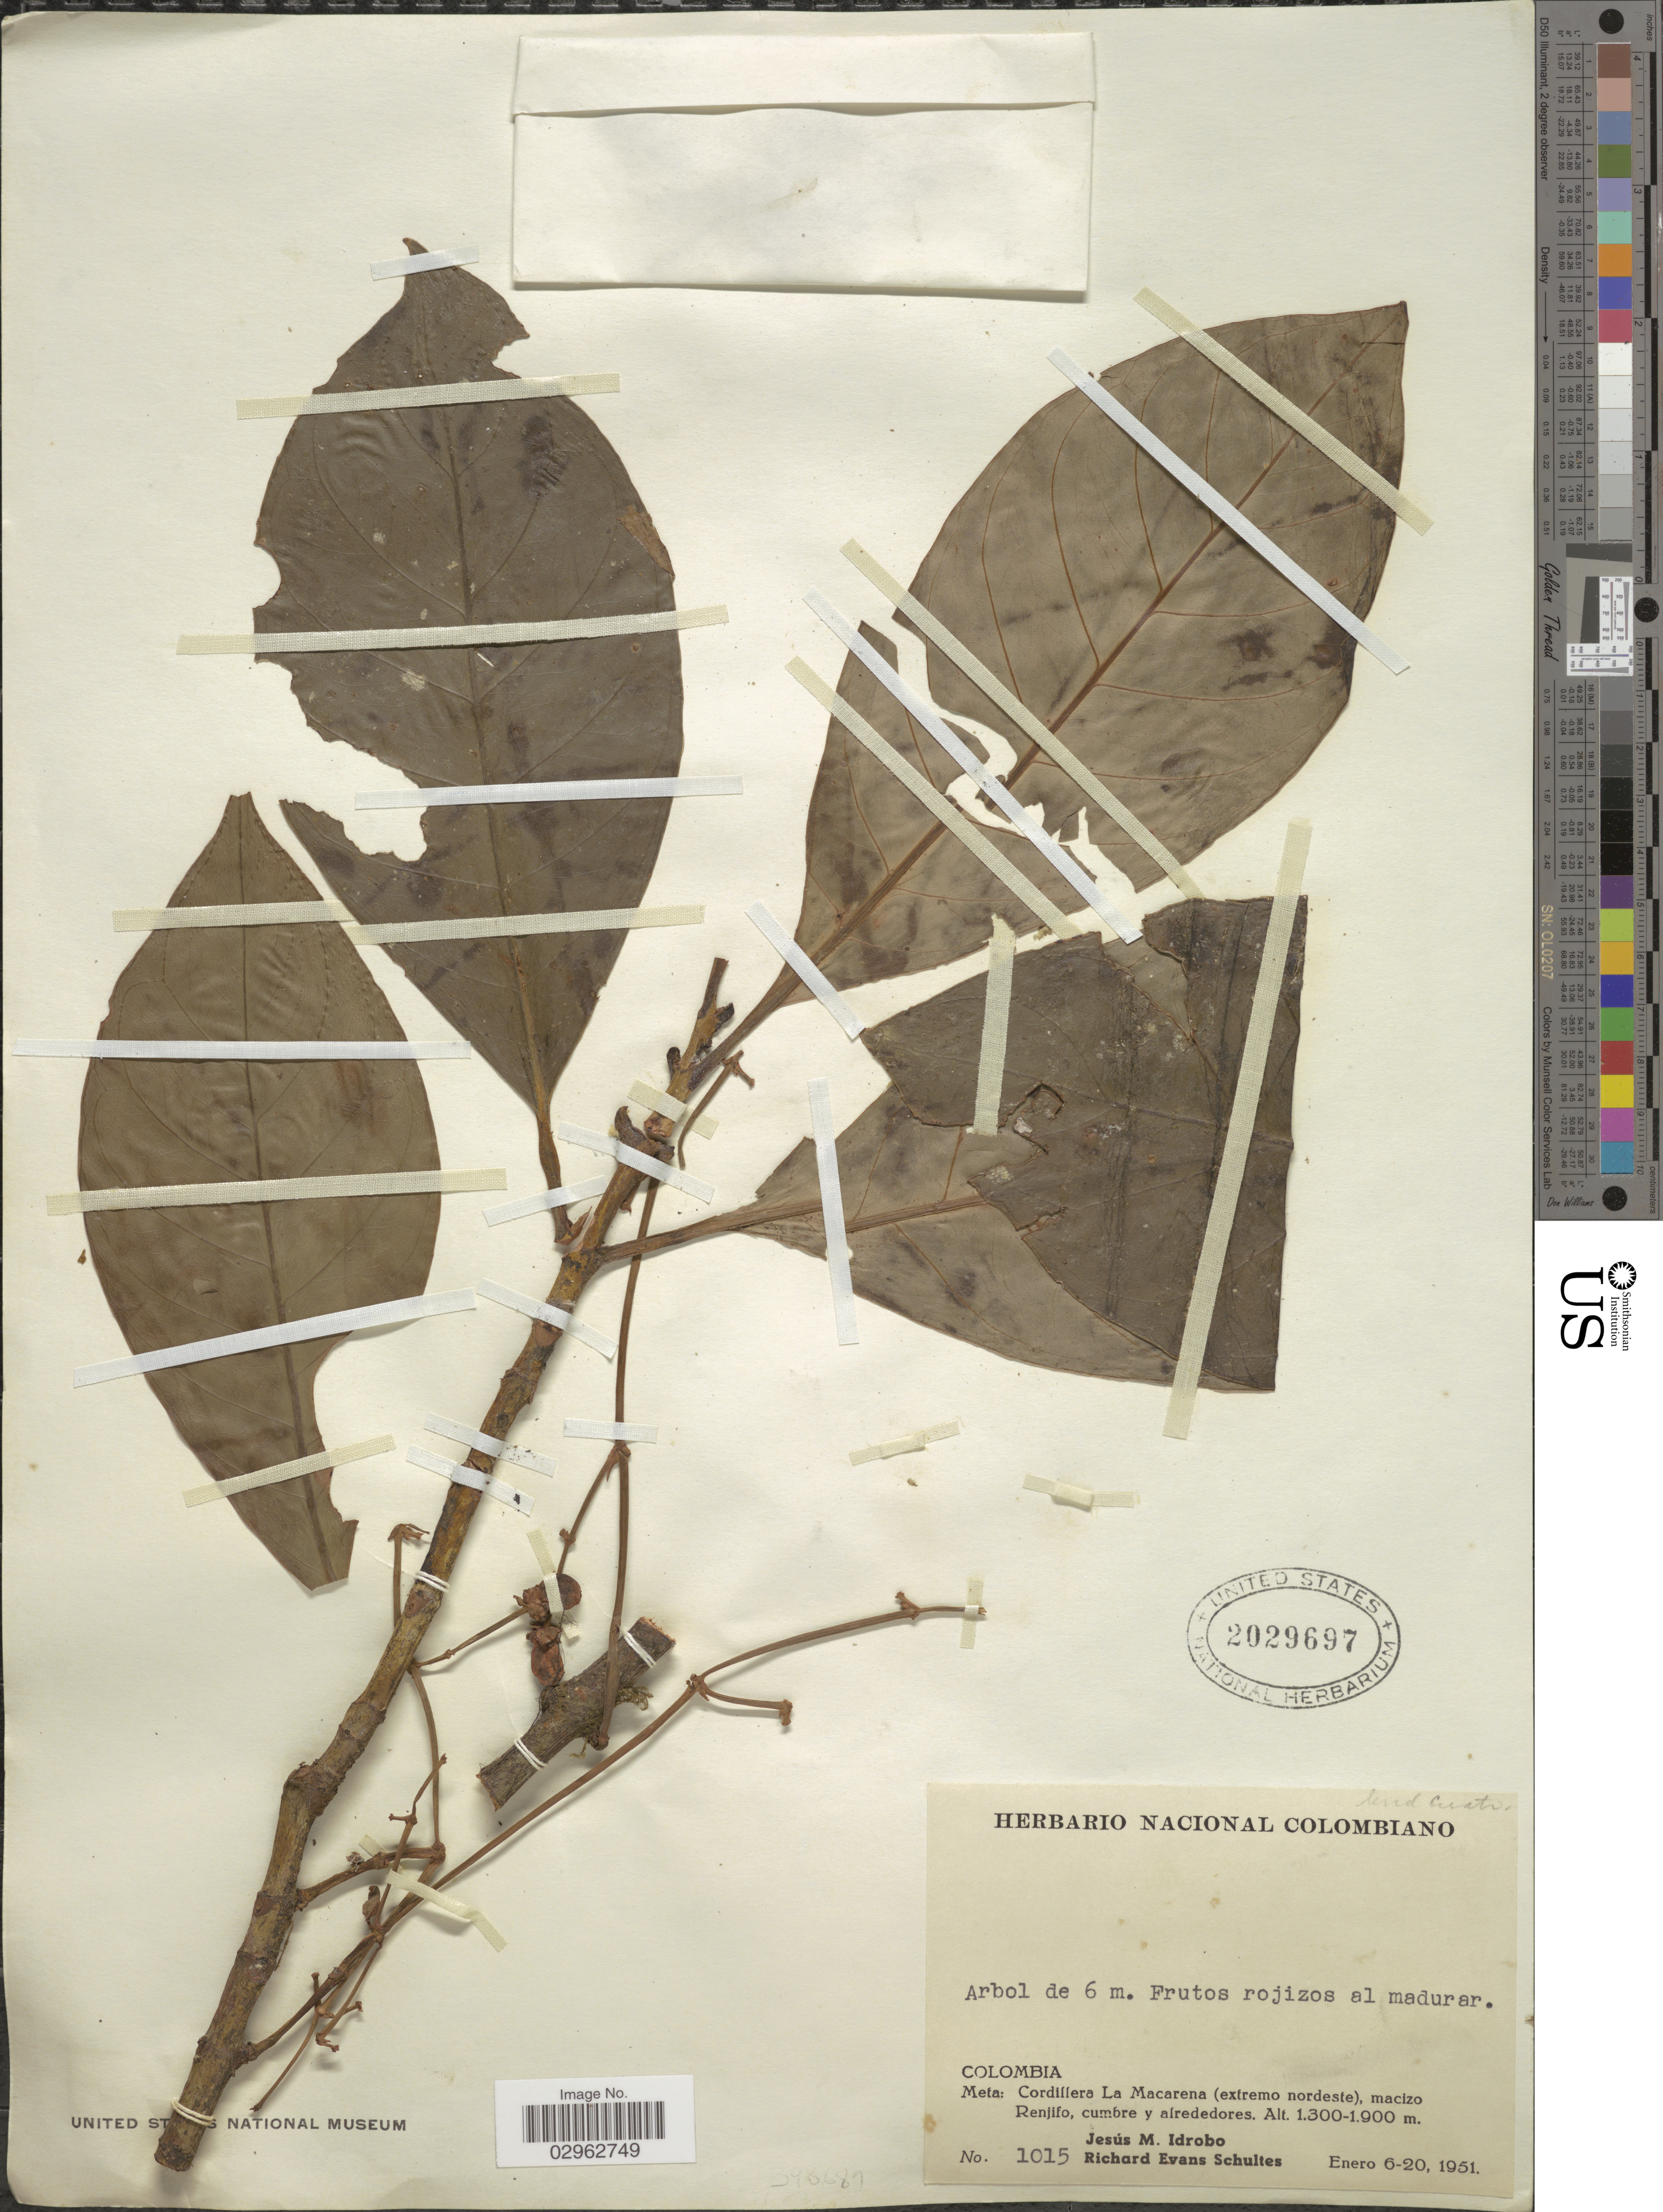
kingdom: Plantae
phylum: Tracheophyta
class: Magnoliopsida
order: Malpighiales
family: Clusiaceae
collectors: J. M. Idrobo & R. E. Schultes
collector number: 1015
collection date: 1951-01-06/1951-01-20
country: Colombia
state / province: Meta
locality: Cordillera La Macarena (extremo nordeste), macizo Renjifo, cumbre y alrededores.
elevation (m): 1300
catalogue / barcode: US 2029697